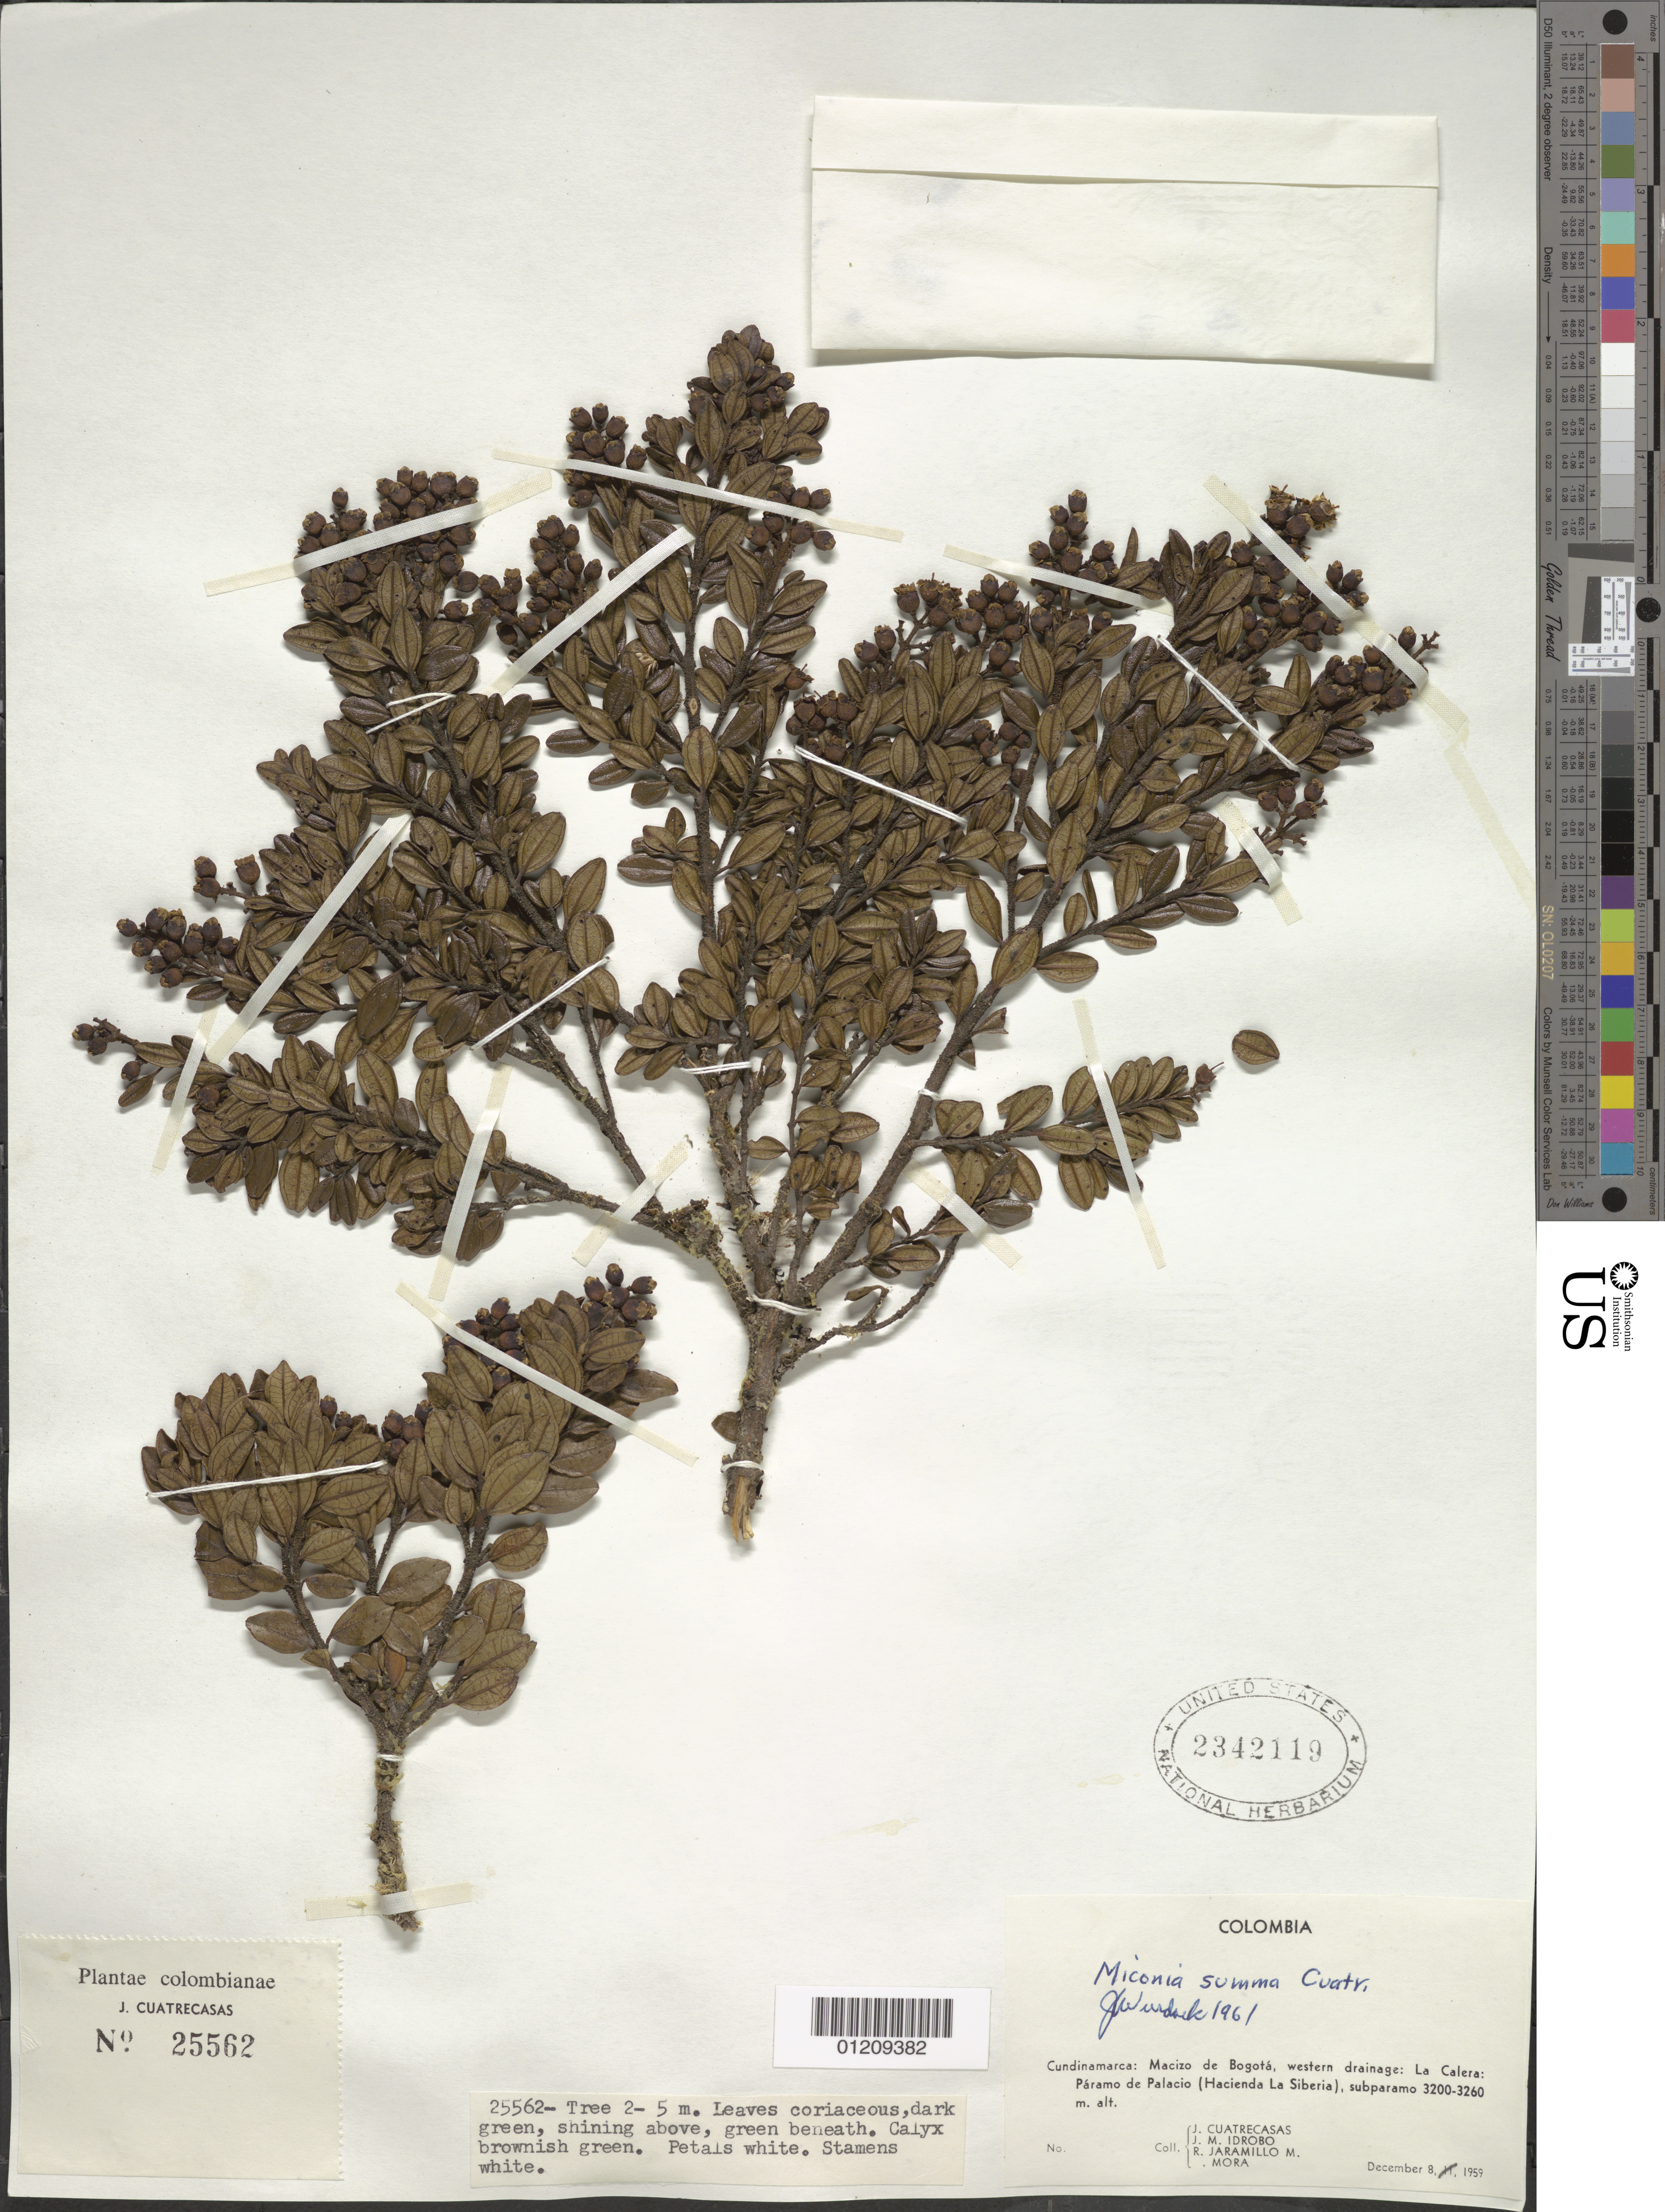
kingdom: Plantae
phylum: Tracheophyta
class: Magnoliopsida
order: Myrtales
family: Melastomataceae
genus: Miconia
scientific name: Miconia summa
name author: Cuatrec.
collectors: J. Cuatrecasas, J. M. Idrobo, R. Jaramillo M. & L. Mora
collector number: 25562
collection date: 1959-12-08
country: Colombia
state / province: Cundinamarca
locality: Macizo de Bogotá: western drainage: La Calera: Páramo de Palacio (Hacienda La Siberia), subparamo.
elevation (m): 3200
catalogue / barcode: US 2342119